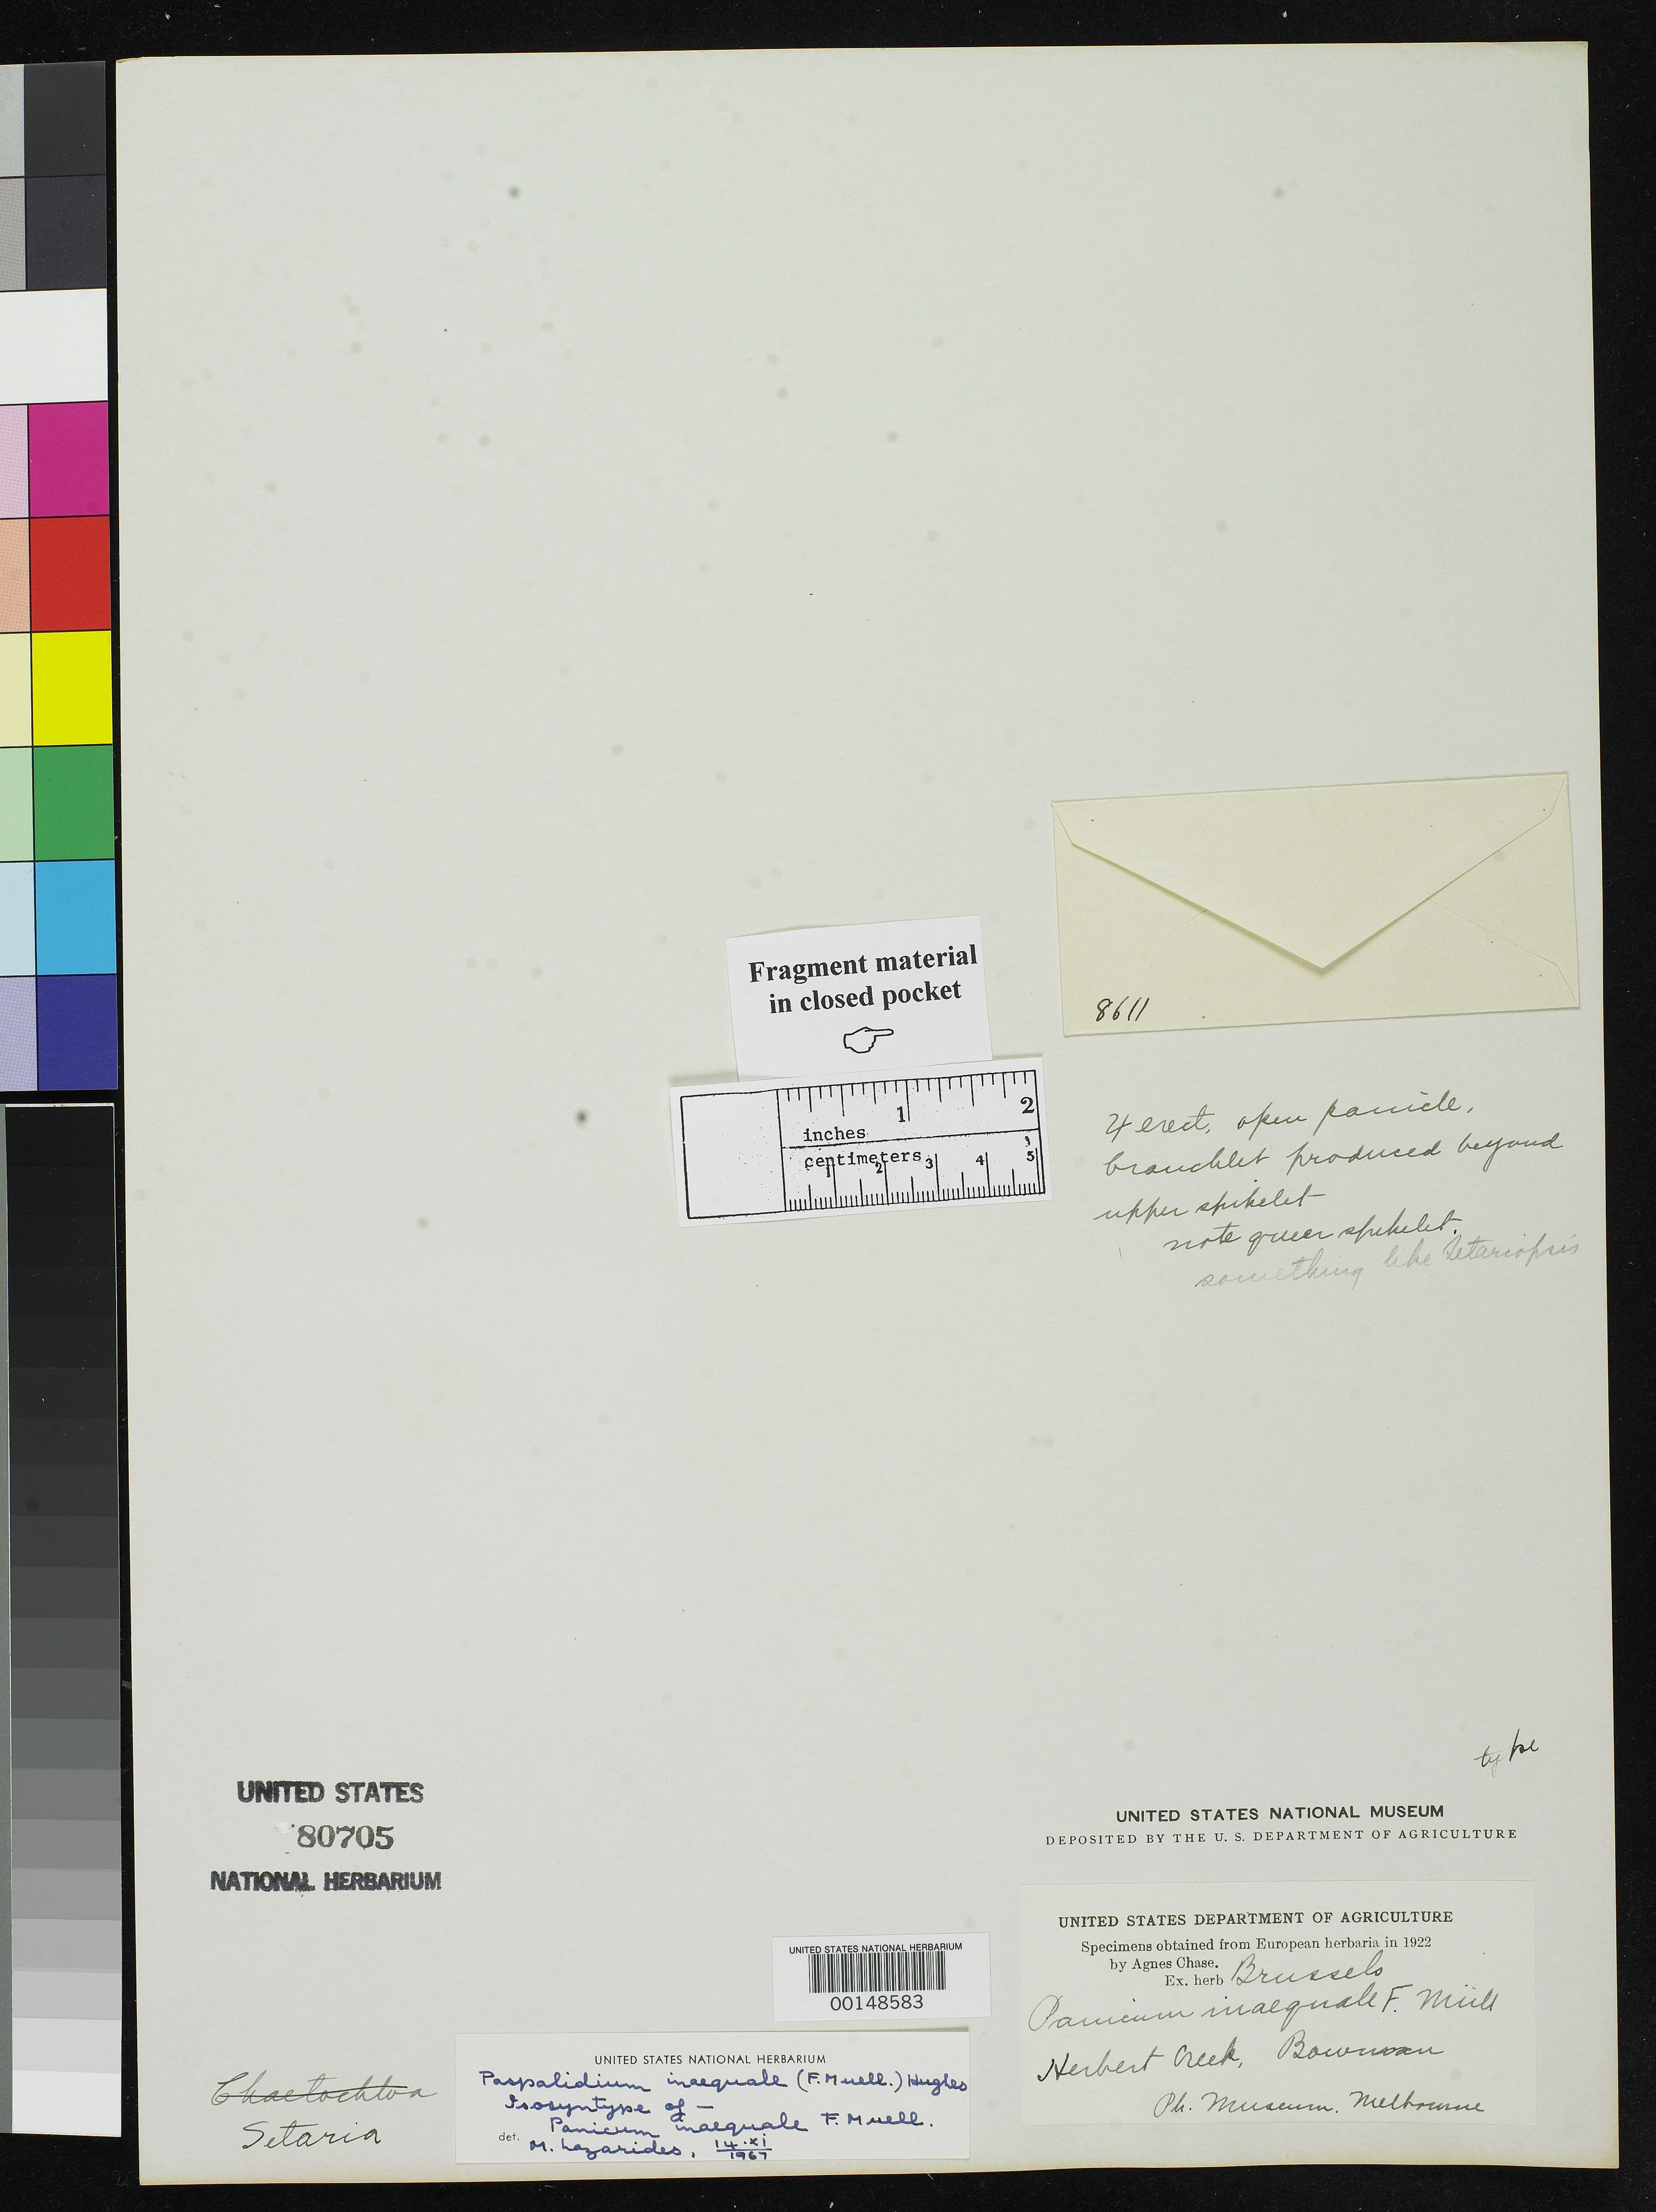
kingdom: Plantae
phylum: Tracheophyta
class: Liliopsida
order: Poales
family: Poaceae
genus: Panicum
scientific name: Panicum inaequale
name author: F. Muell.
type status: Type Fragment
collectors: A. Bowman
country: Australia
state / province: Queensland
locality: Herbert Creek, Dawson River.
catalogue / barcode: US 80705